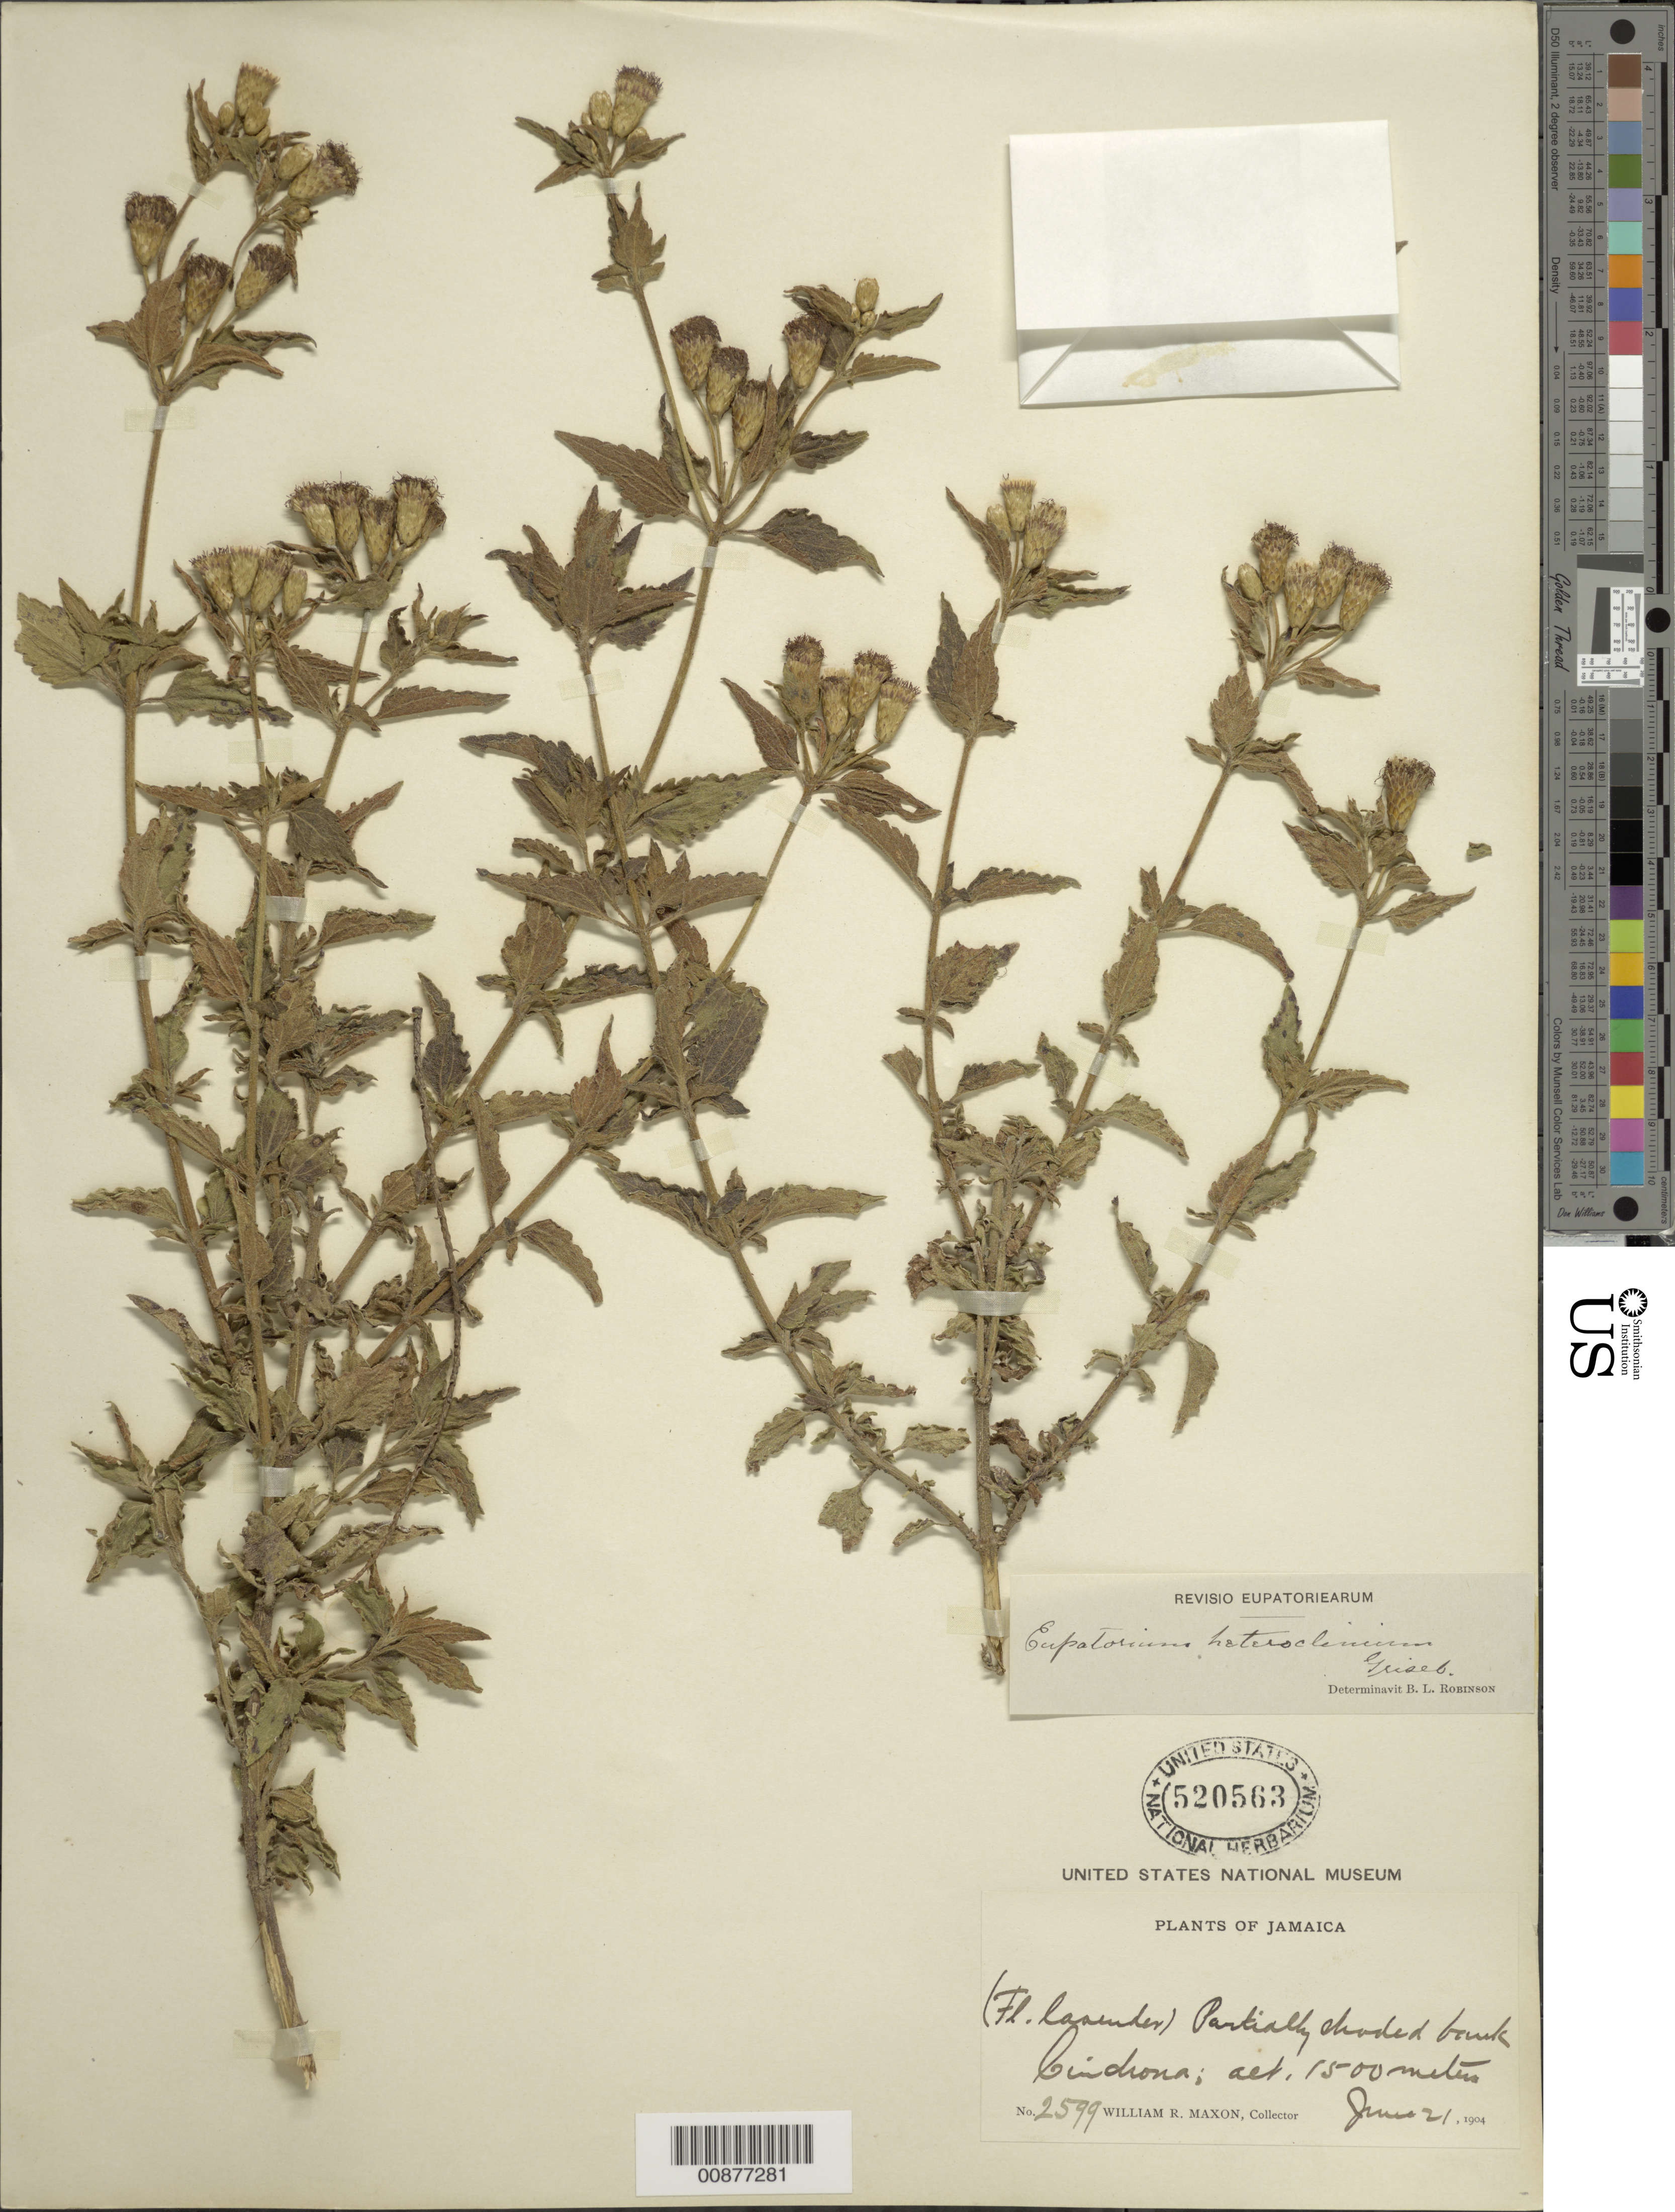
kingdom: Plantae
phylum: Tracheophyta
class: Magnoliopsida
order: Asterales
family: Asteraceae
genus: Chromolaena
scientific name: Chromolaena heteroclinia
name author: (Griseb.) R.M. King & H. Rob.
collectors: W. R. Maxon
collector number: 2599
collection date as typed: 21 Jun 1904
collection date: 1904-06-21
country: Jamaica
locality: Cinchona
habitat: Partly shaded bank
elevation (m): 1500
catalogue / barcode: US 520563